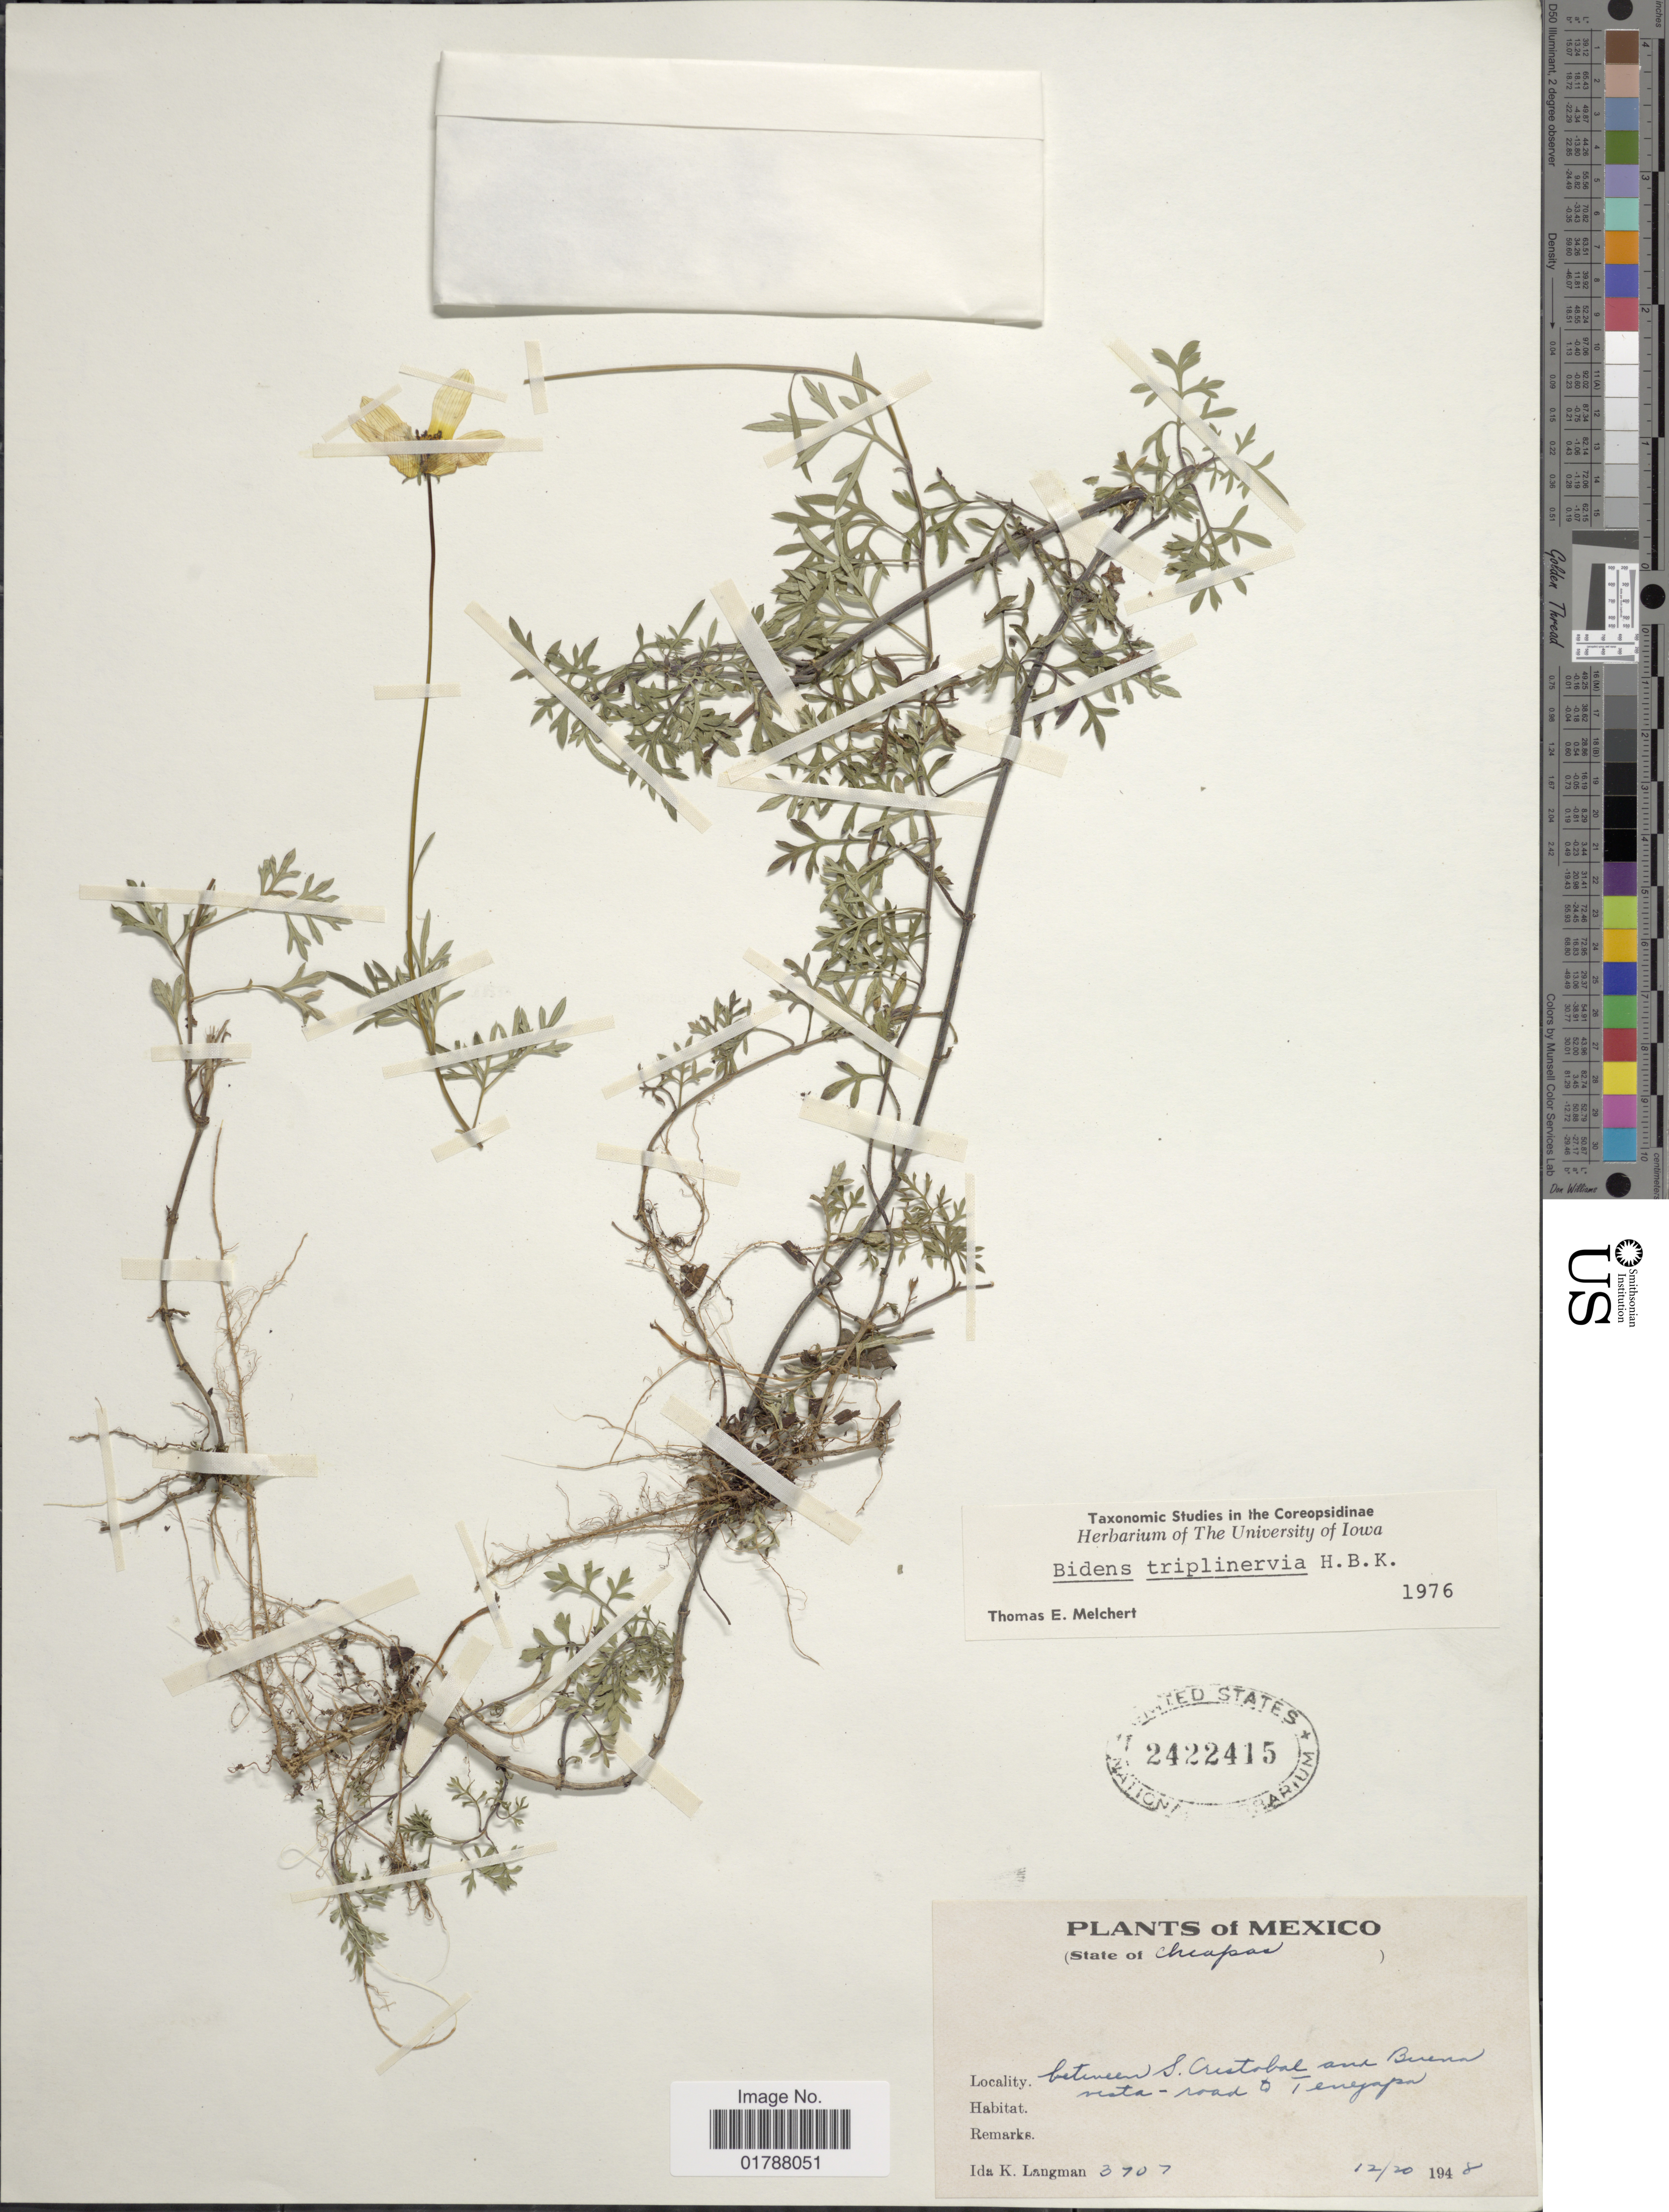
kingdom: Plantae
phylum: Tracheophyta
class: Magnoliopsida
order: Asterales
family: Asteraceae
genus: Bidens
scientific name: Bidens triplinervia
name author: Kunth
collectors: I. K. Langman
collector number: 3707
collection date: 1948-12-20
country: Mexico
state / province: Chiapas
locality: Between S. Cristobal and Buenavista - road to Tenejapa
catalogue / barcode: US 2422415